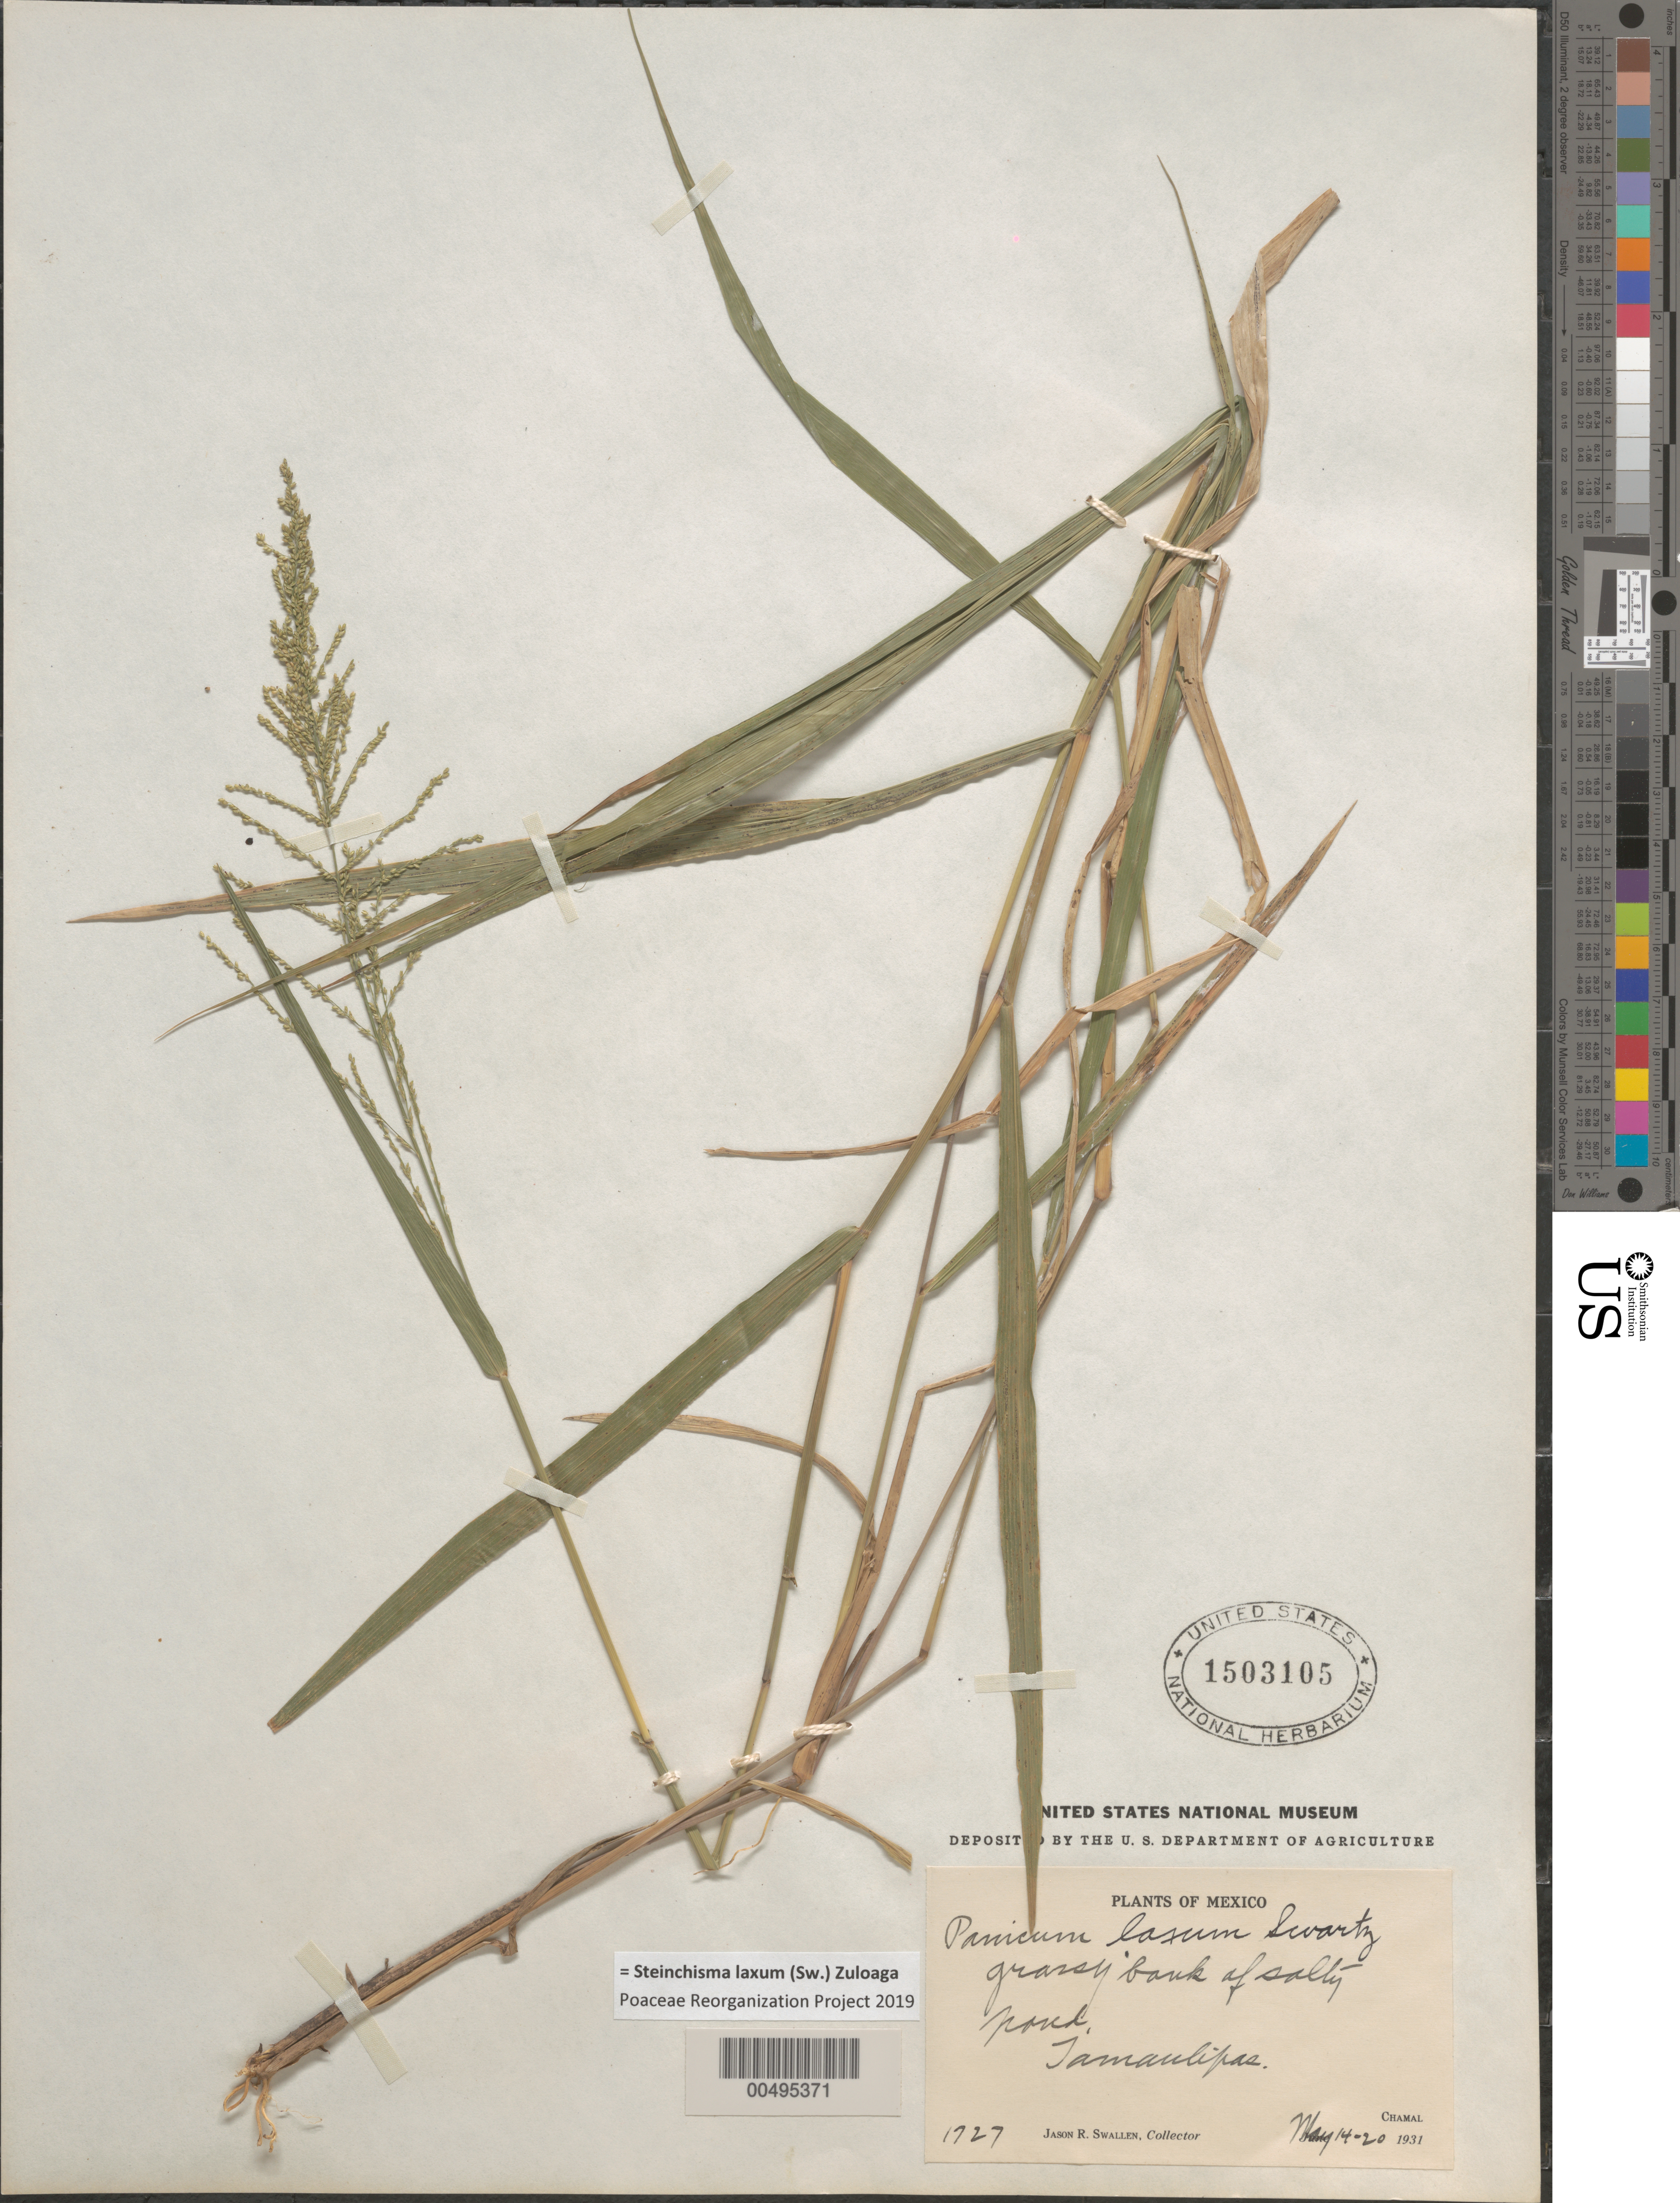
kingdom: Plantae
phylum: Tracheophyta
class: Liliopsida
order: Poales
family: Poaceae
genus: Panicum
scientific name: Panicum laxum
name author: Sw.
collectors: J. R. Swallen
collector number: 1727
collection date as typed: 14 May 1931 to 20 May 1931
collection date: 1931-05-14/1931-05-20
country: Mexico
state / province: Tamaulipas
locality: Chamal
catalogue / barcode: US 1503105